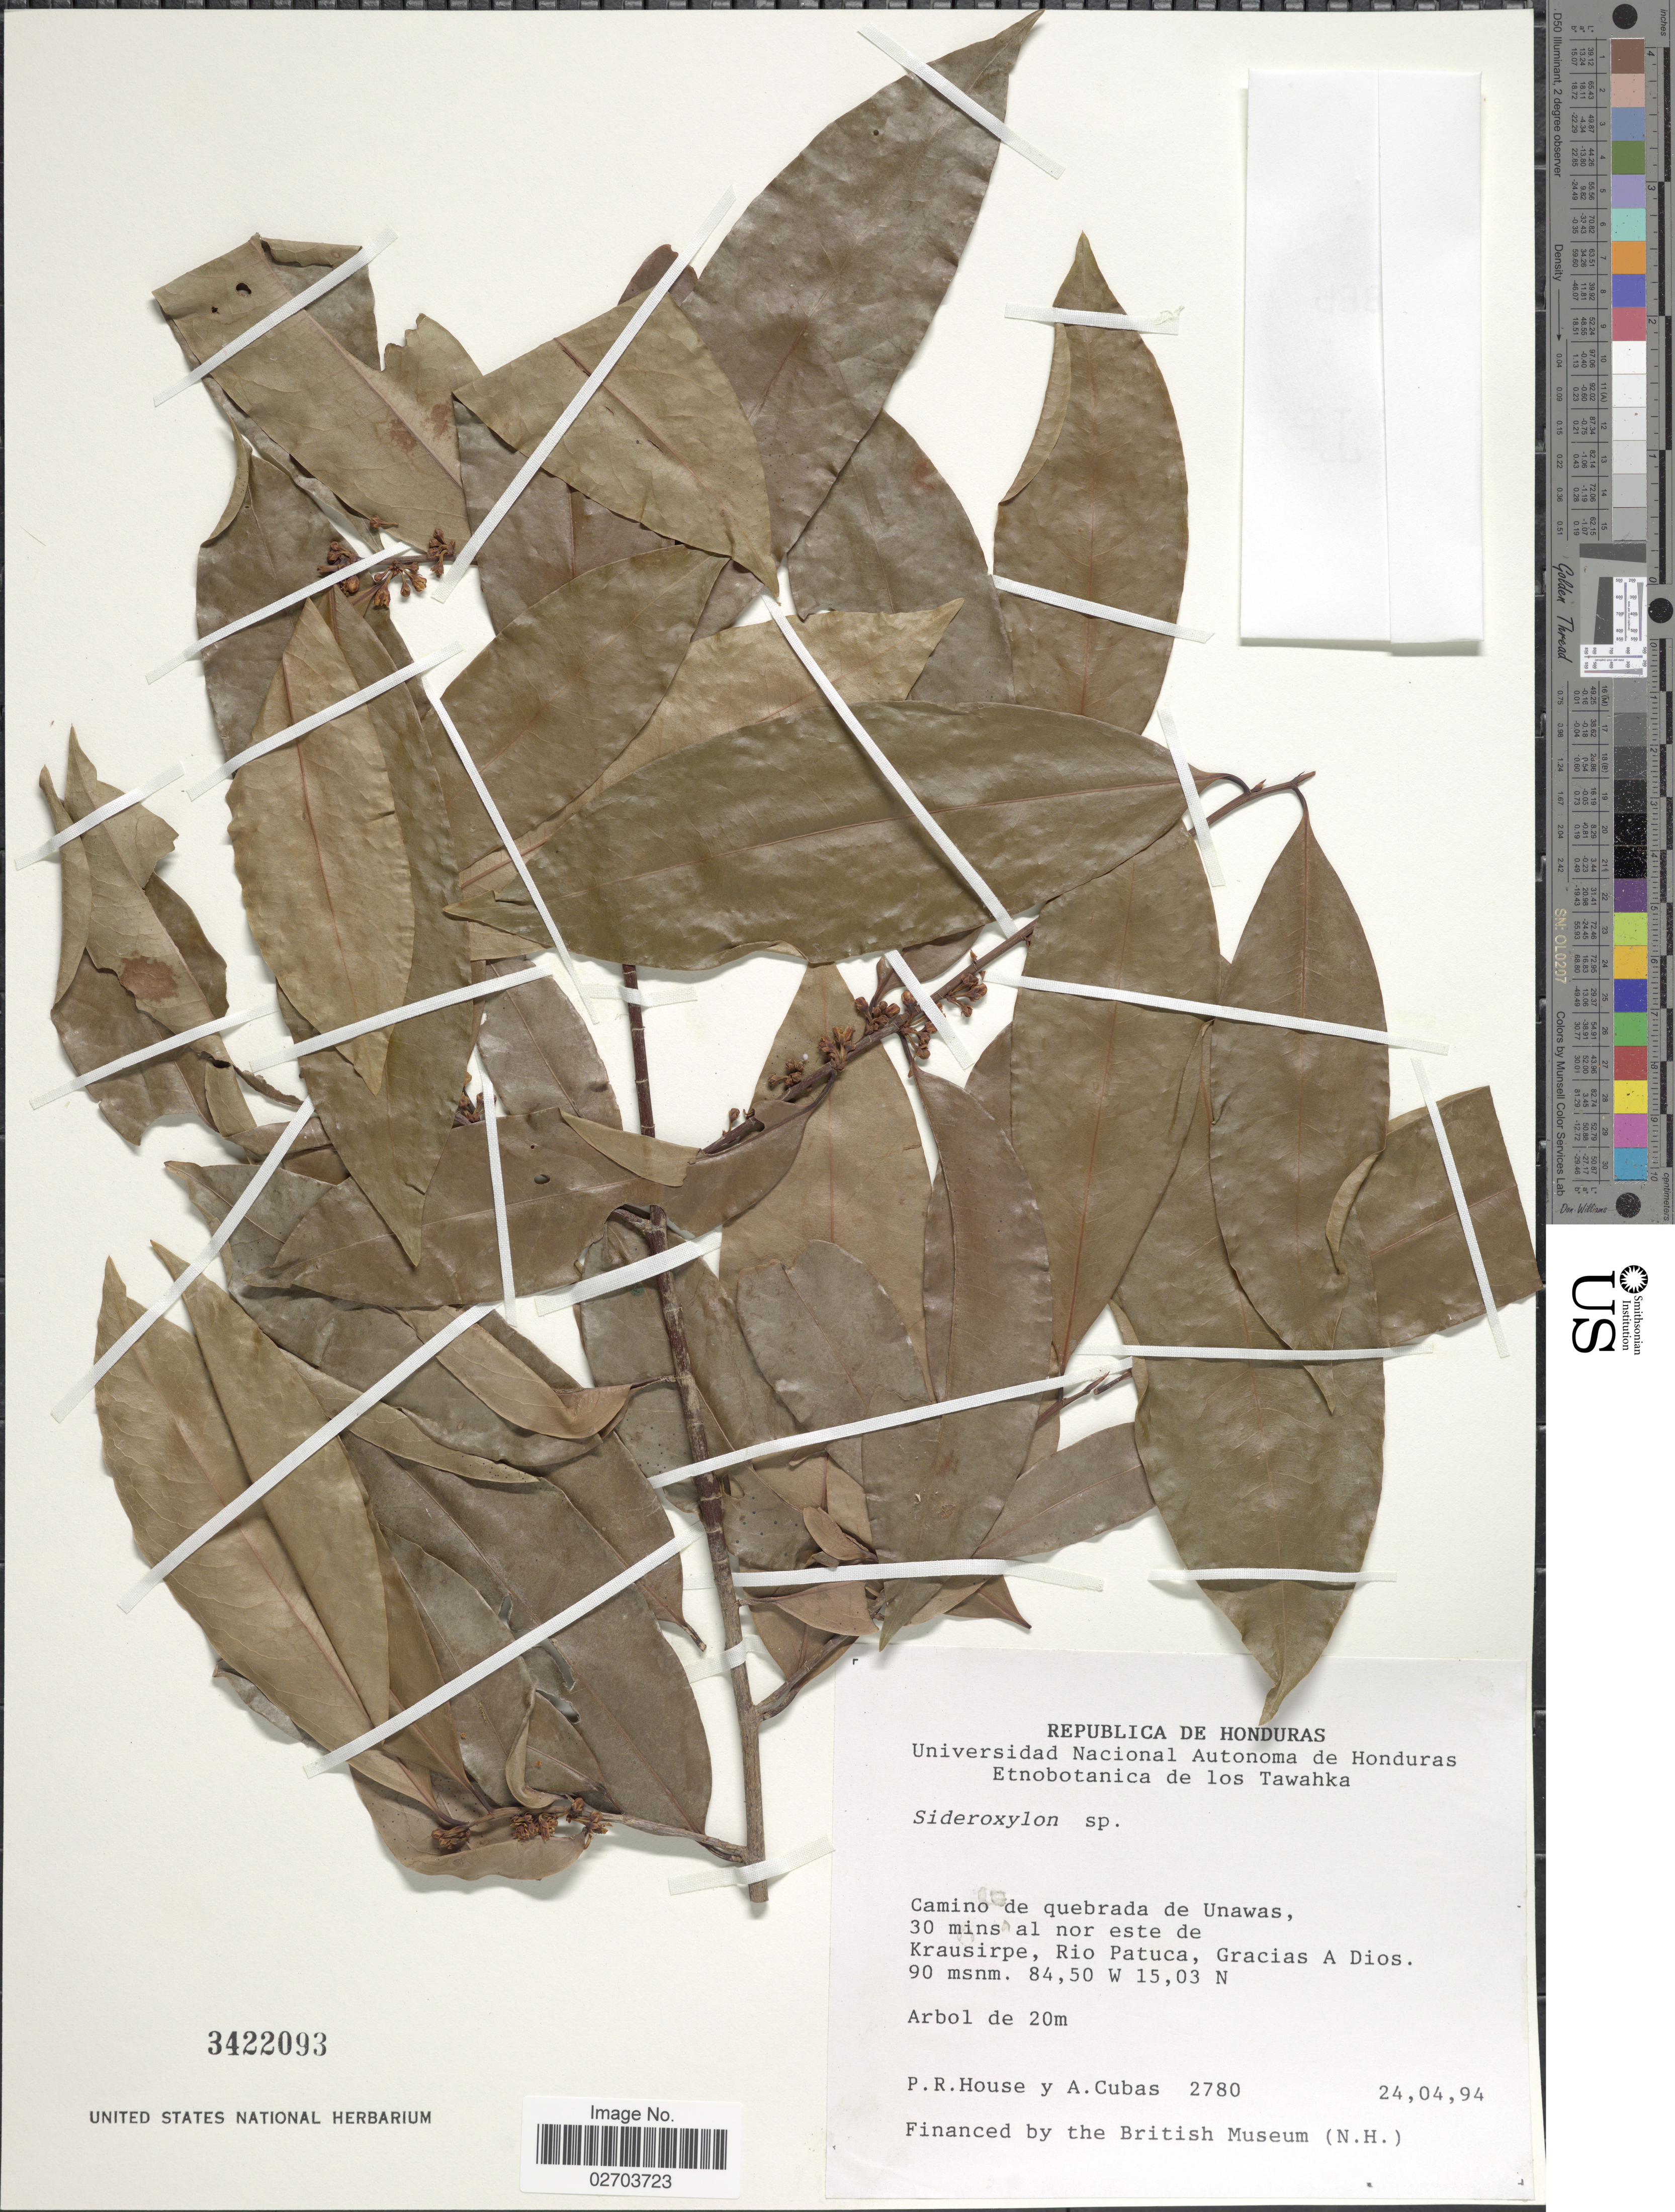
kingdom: Plantae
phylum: Tracheophyta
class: Magnoliopsida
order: Ericales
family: Sapotaceae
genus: Sideroxylon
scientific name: Sideroxylon sp.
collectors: P. R. House & A. Cubas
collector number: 2780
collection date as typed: Transcribed d/m/y: 24/4/94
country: Honduras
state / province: Gracias de Dios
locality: Camino de quebrada de Unawas, 30 mins al nor este de Krausirpe, Rio Patuca.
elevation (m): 90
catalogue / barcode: US 3422093